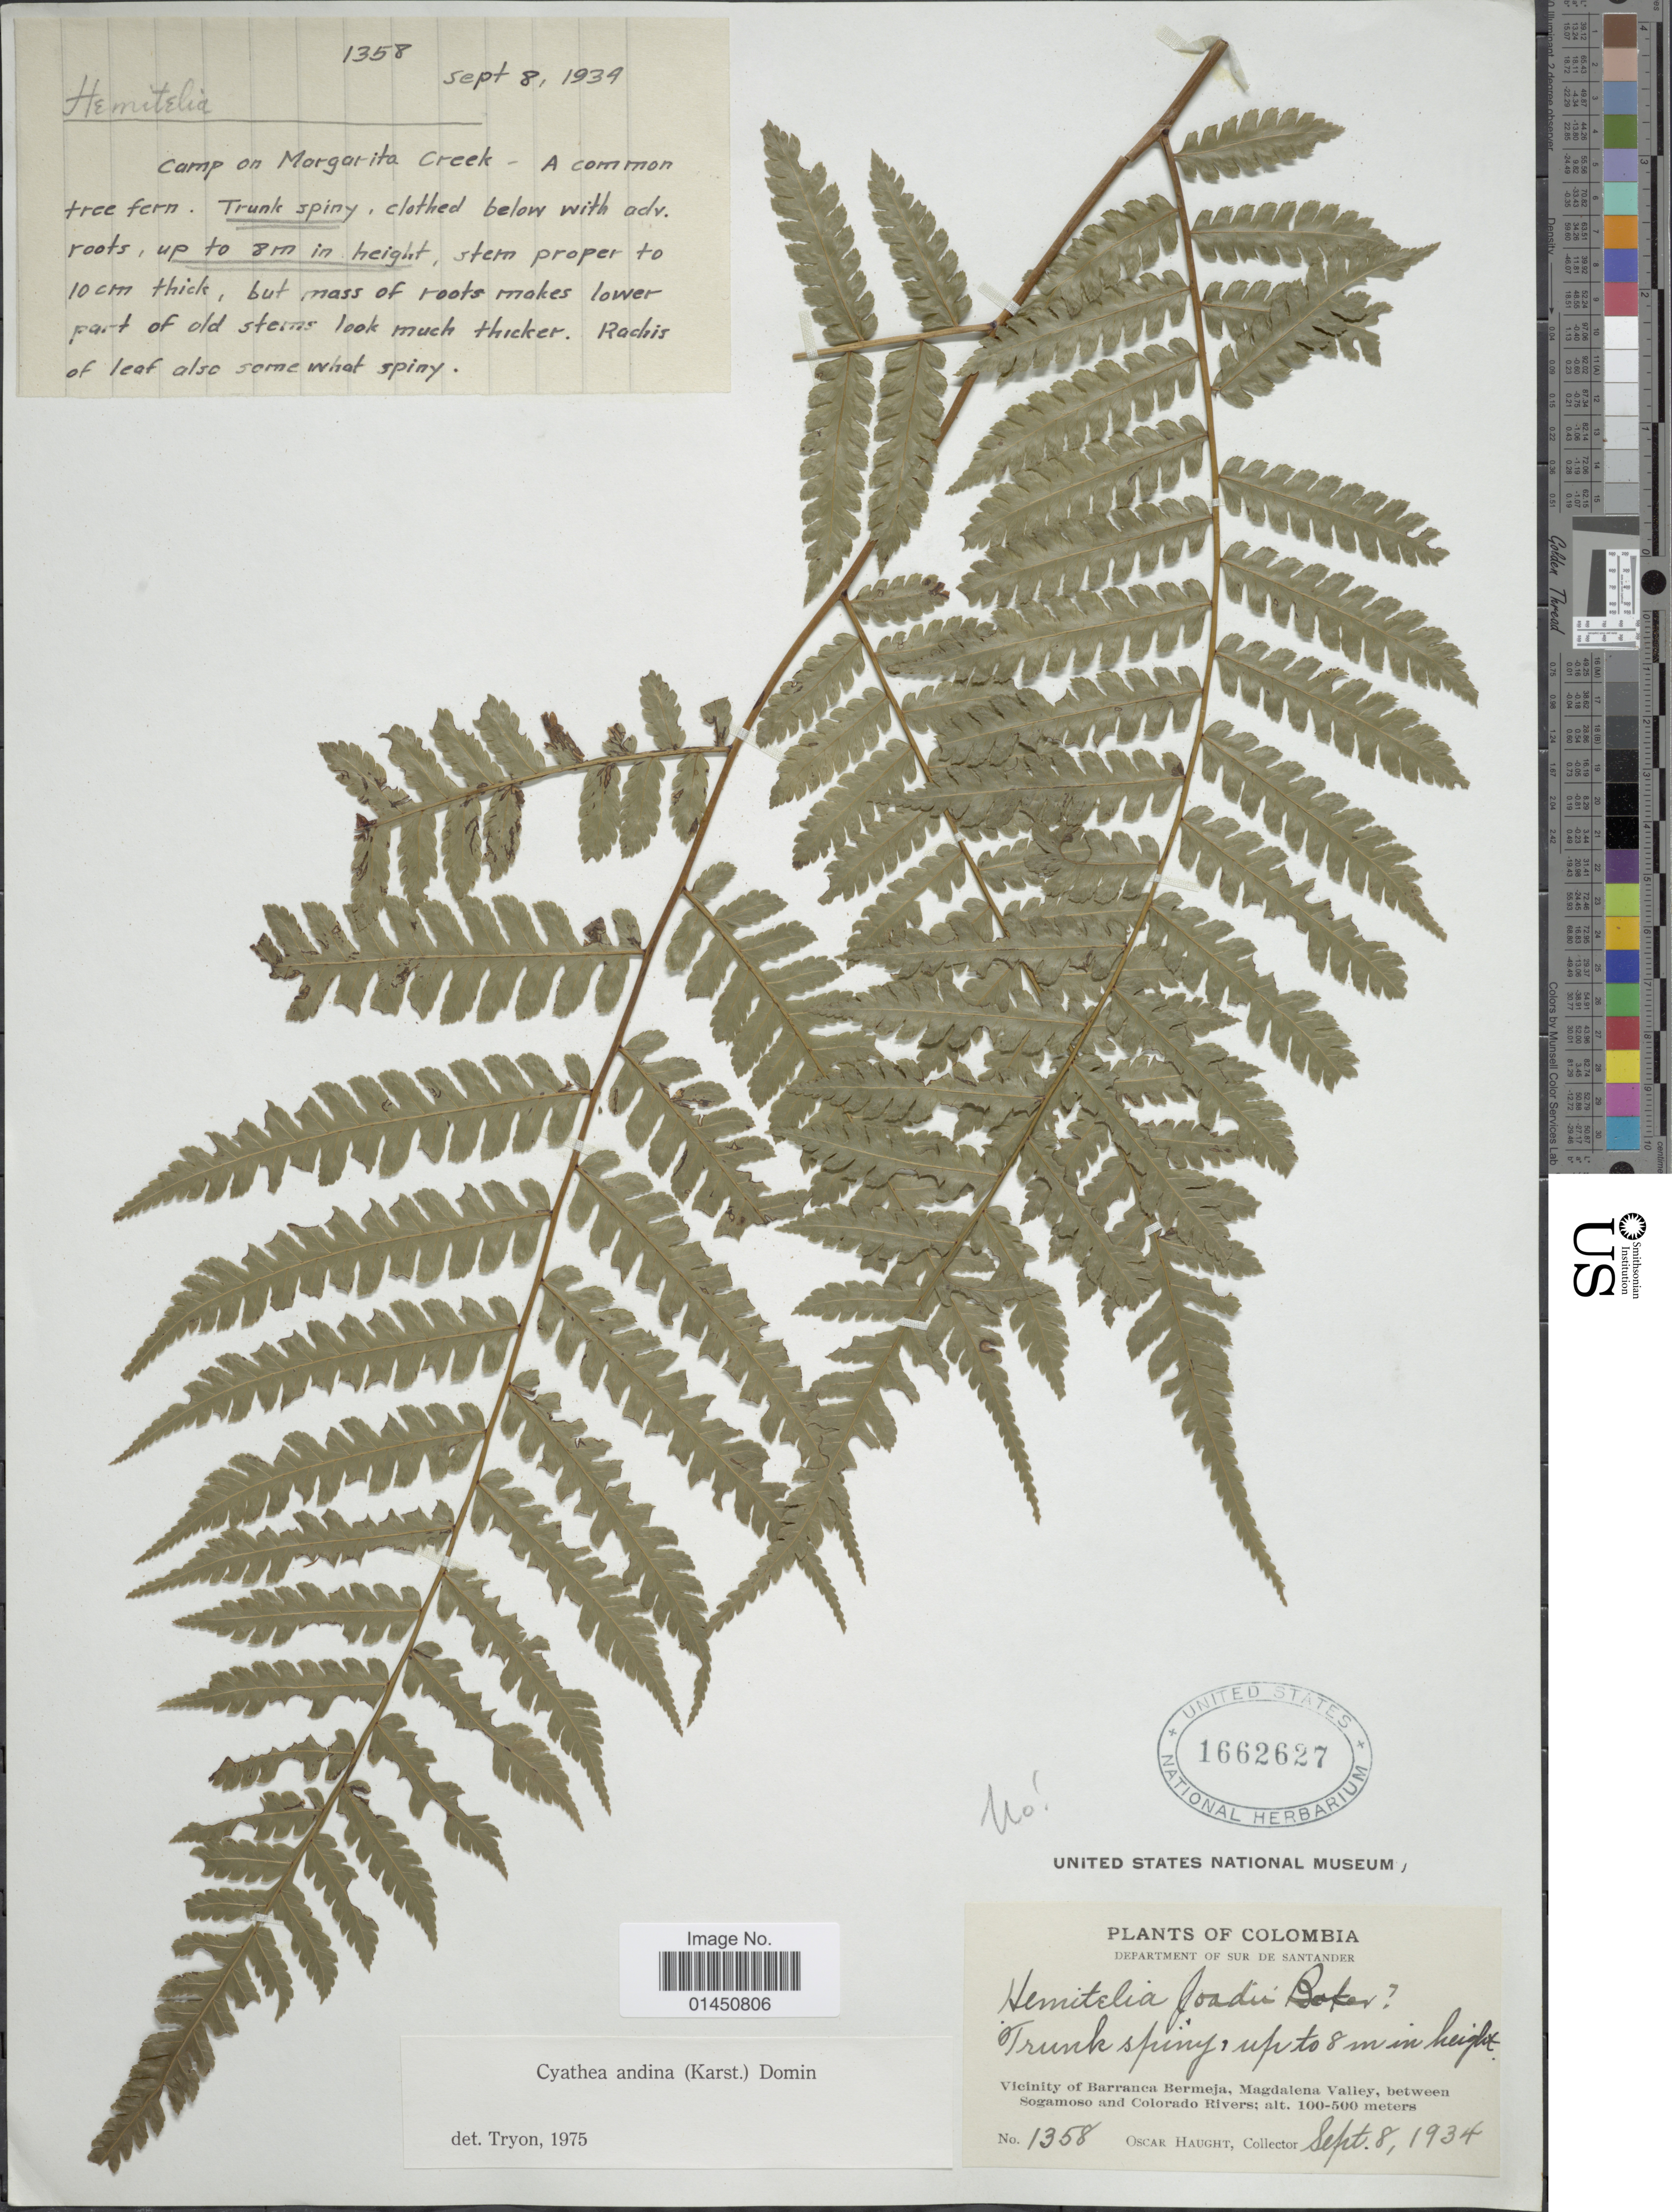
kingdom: Plantae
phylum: Tracheophyta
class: Polypodiopsida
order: Cyatheales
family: Cyatheaceae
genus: Cyathea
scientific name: Cyathea andina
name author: Domin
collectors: O. L. Haught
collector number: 1358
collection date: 1934-09-08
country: Colombia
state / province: Santander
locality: Sur de Santander, vicinity of Barranca Bermeja, Magdalena Valley, between Sogamoso and Colorado Rivers.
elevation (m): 100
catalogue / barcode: US 1662627